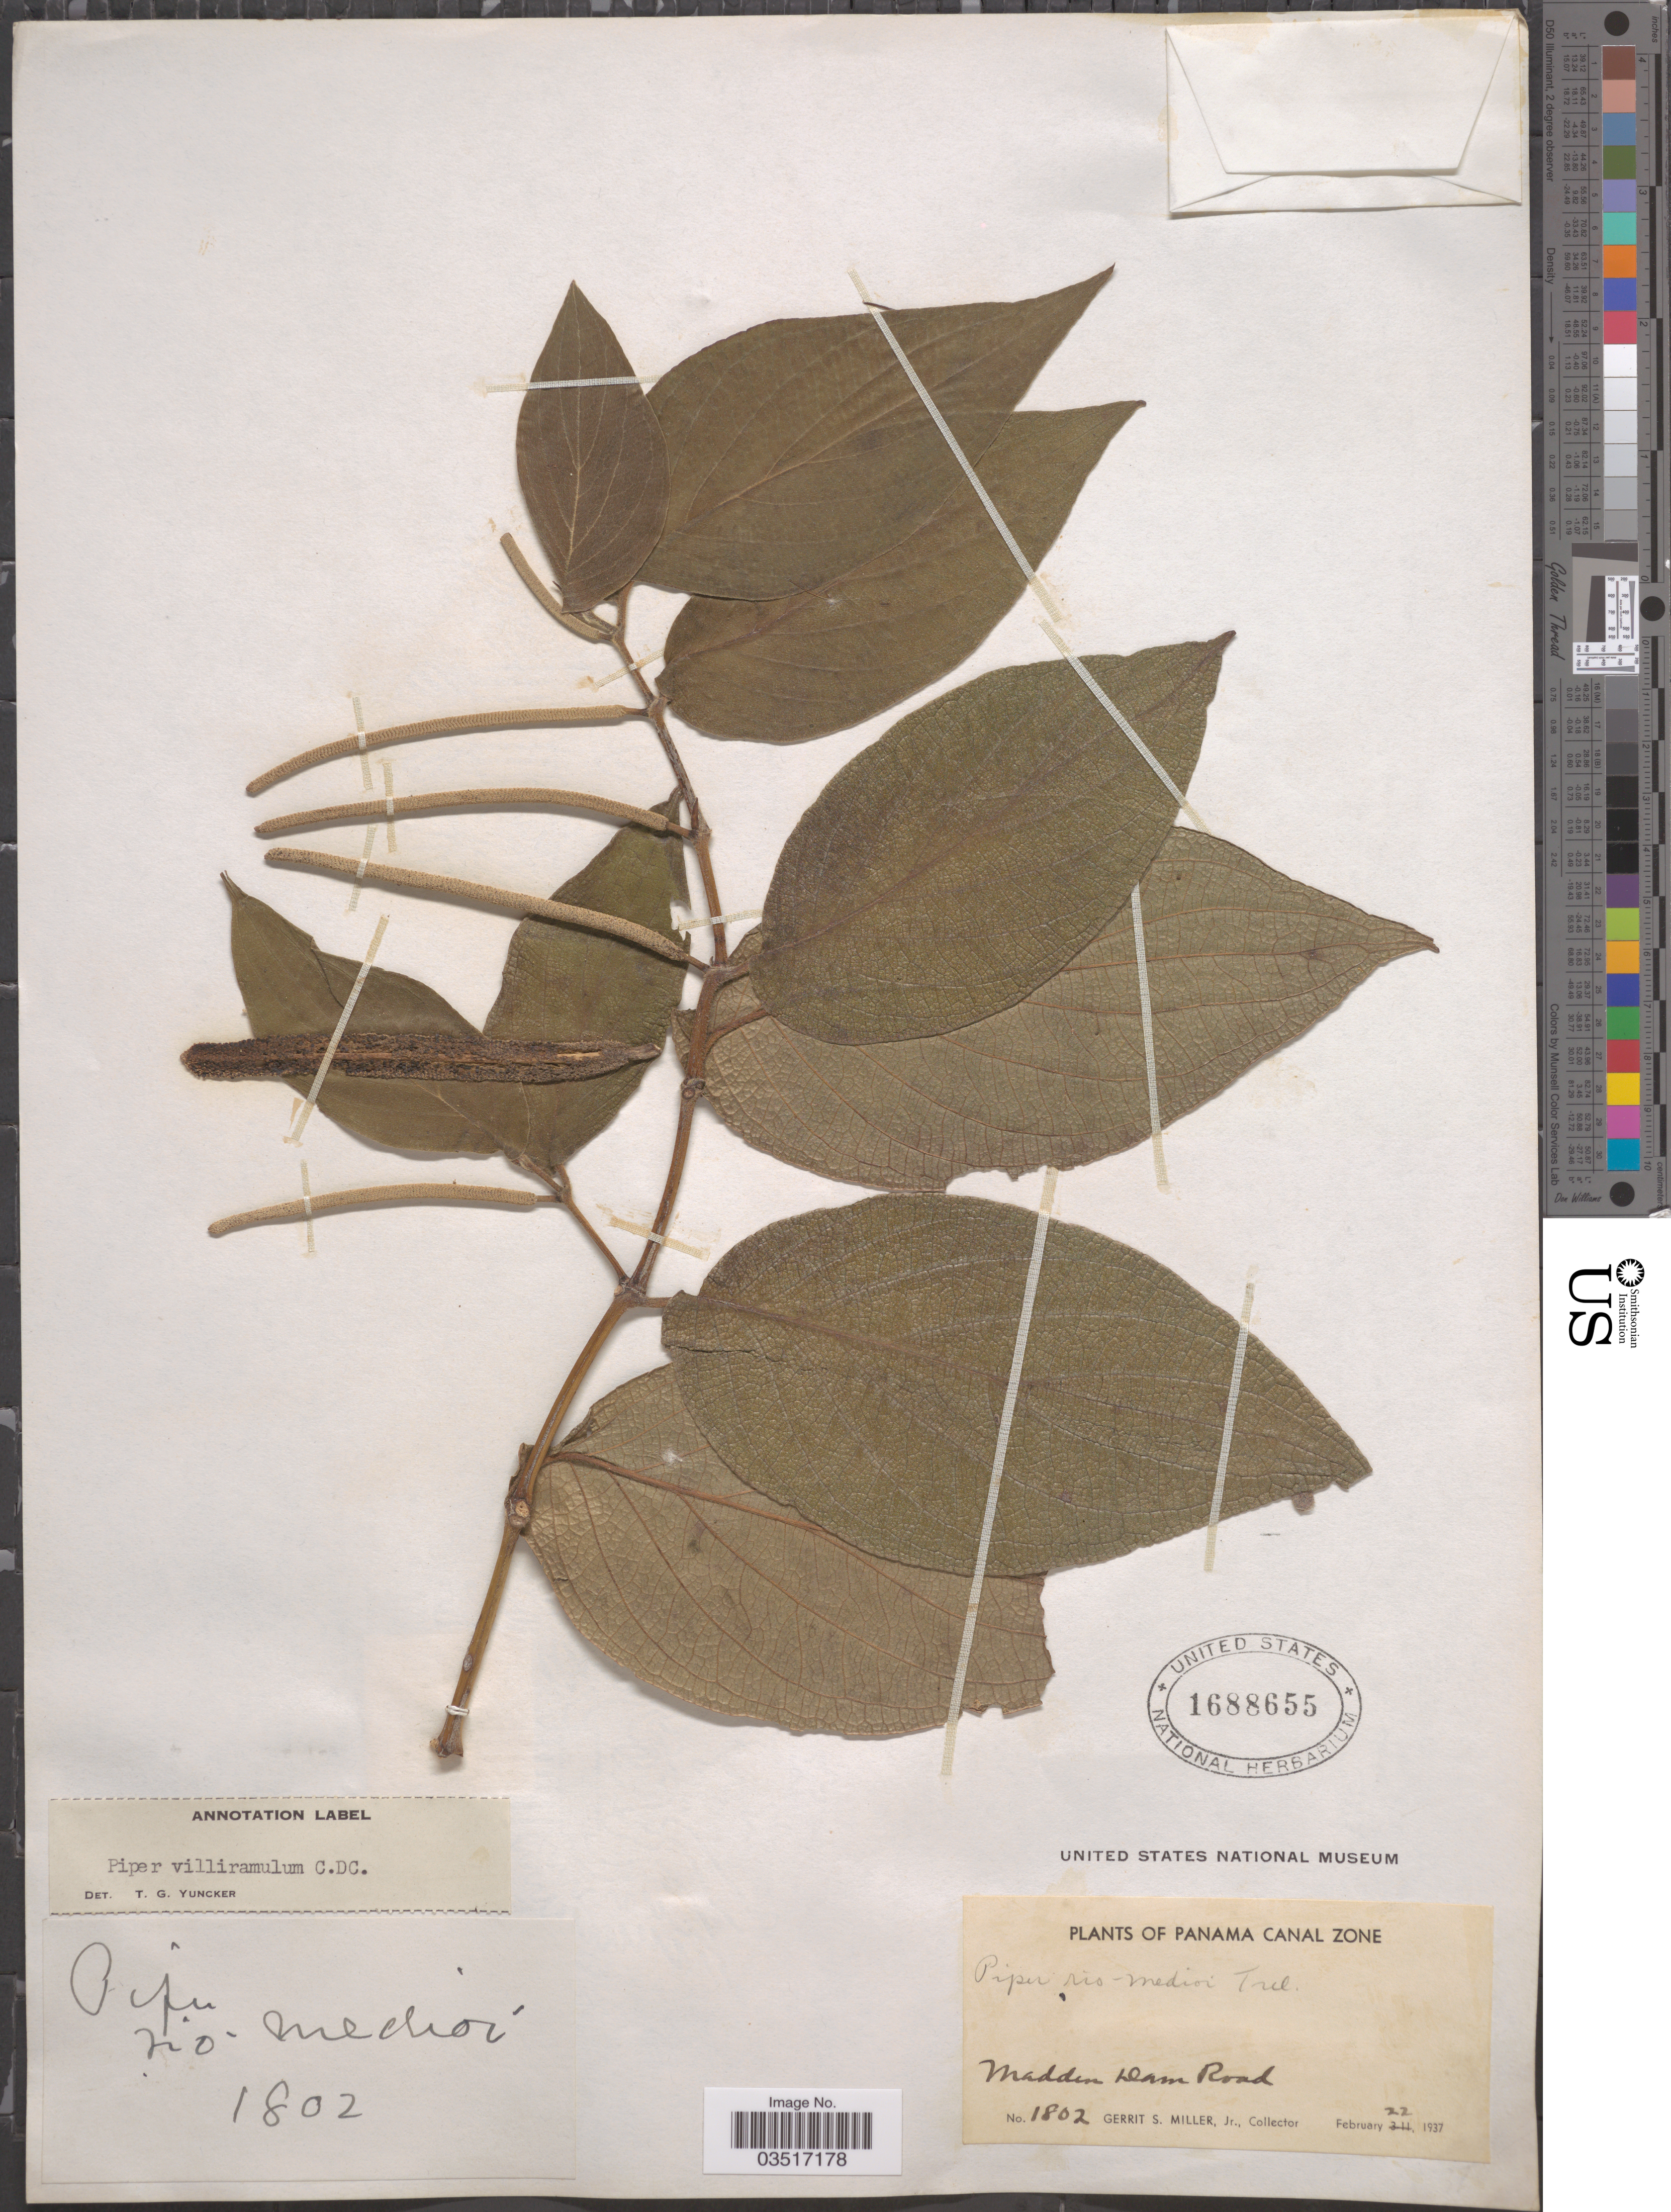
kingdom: Plantae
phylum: Tracheophyta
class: Magnoliopsida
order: Piperales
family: Piperaceae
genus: Piper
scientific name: Piper villiramulum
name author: C. DC.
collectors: G. S. Miller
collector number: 1802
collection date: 1937-02-22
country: Panama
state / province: Colón / Panamá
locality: Panama Canal Zone. Madden Dam Road.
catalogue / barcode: US 1688655